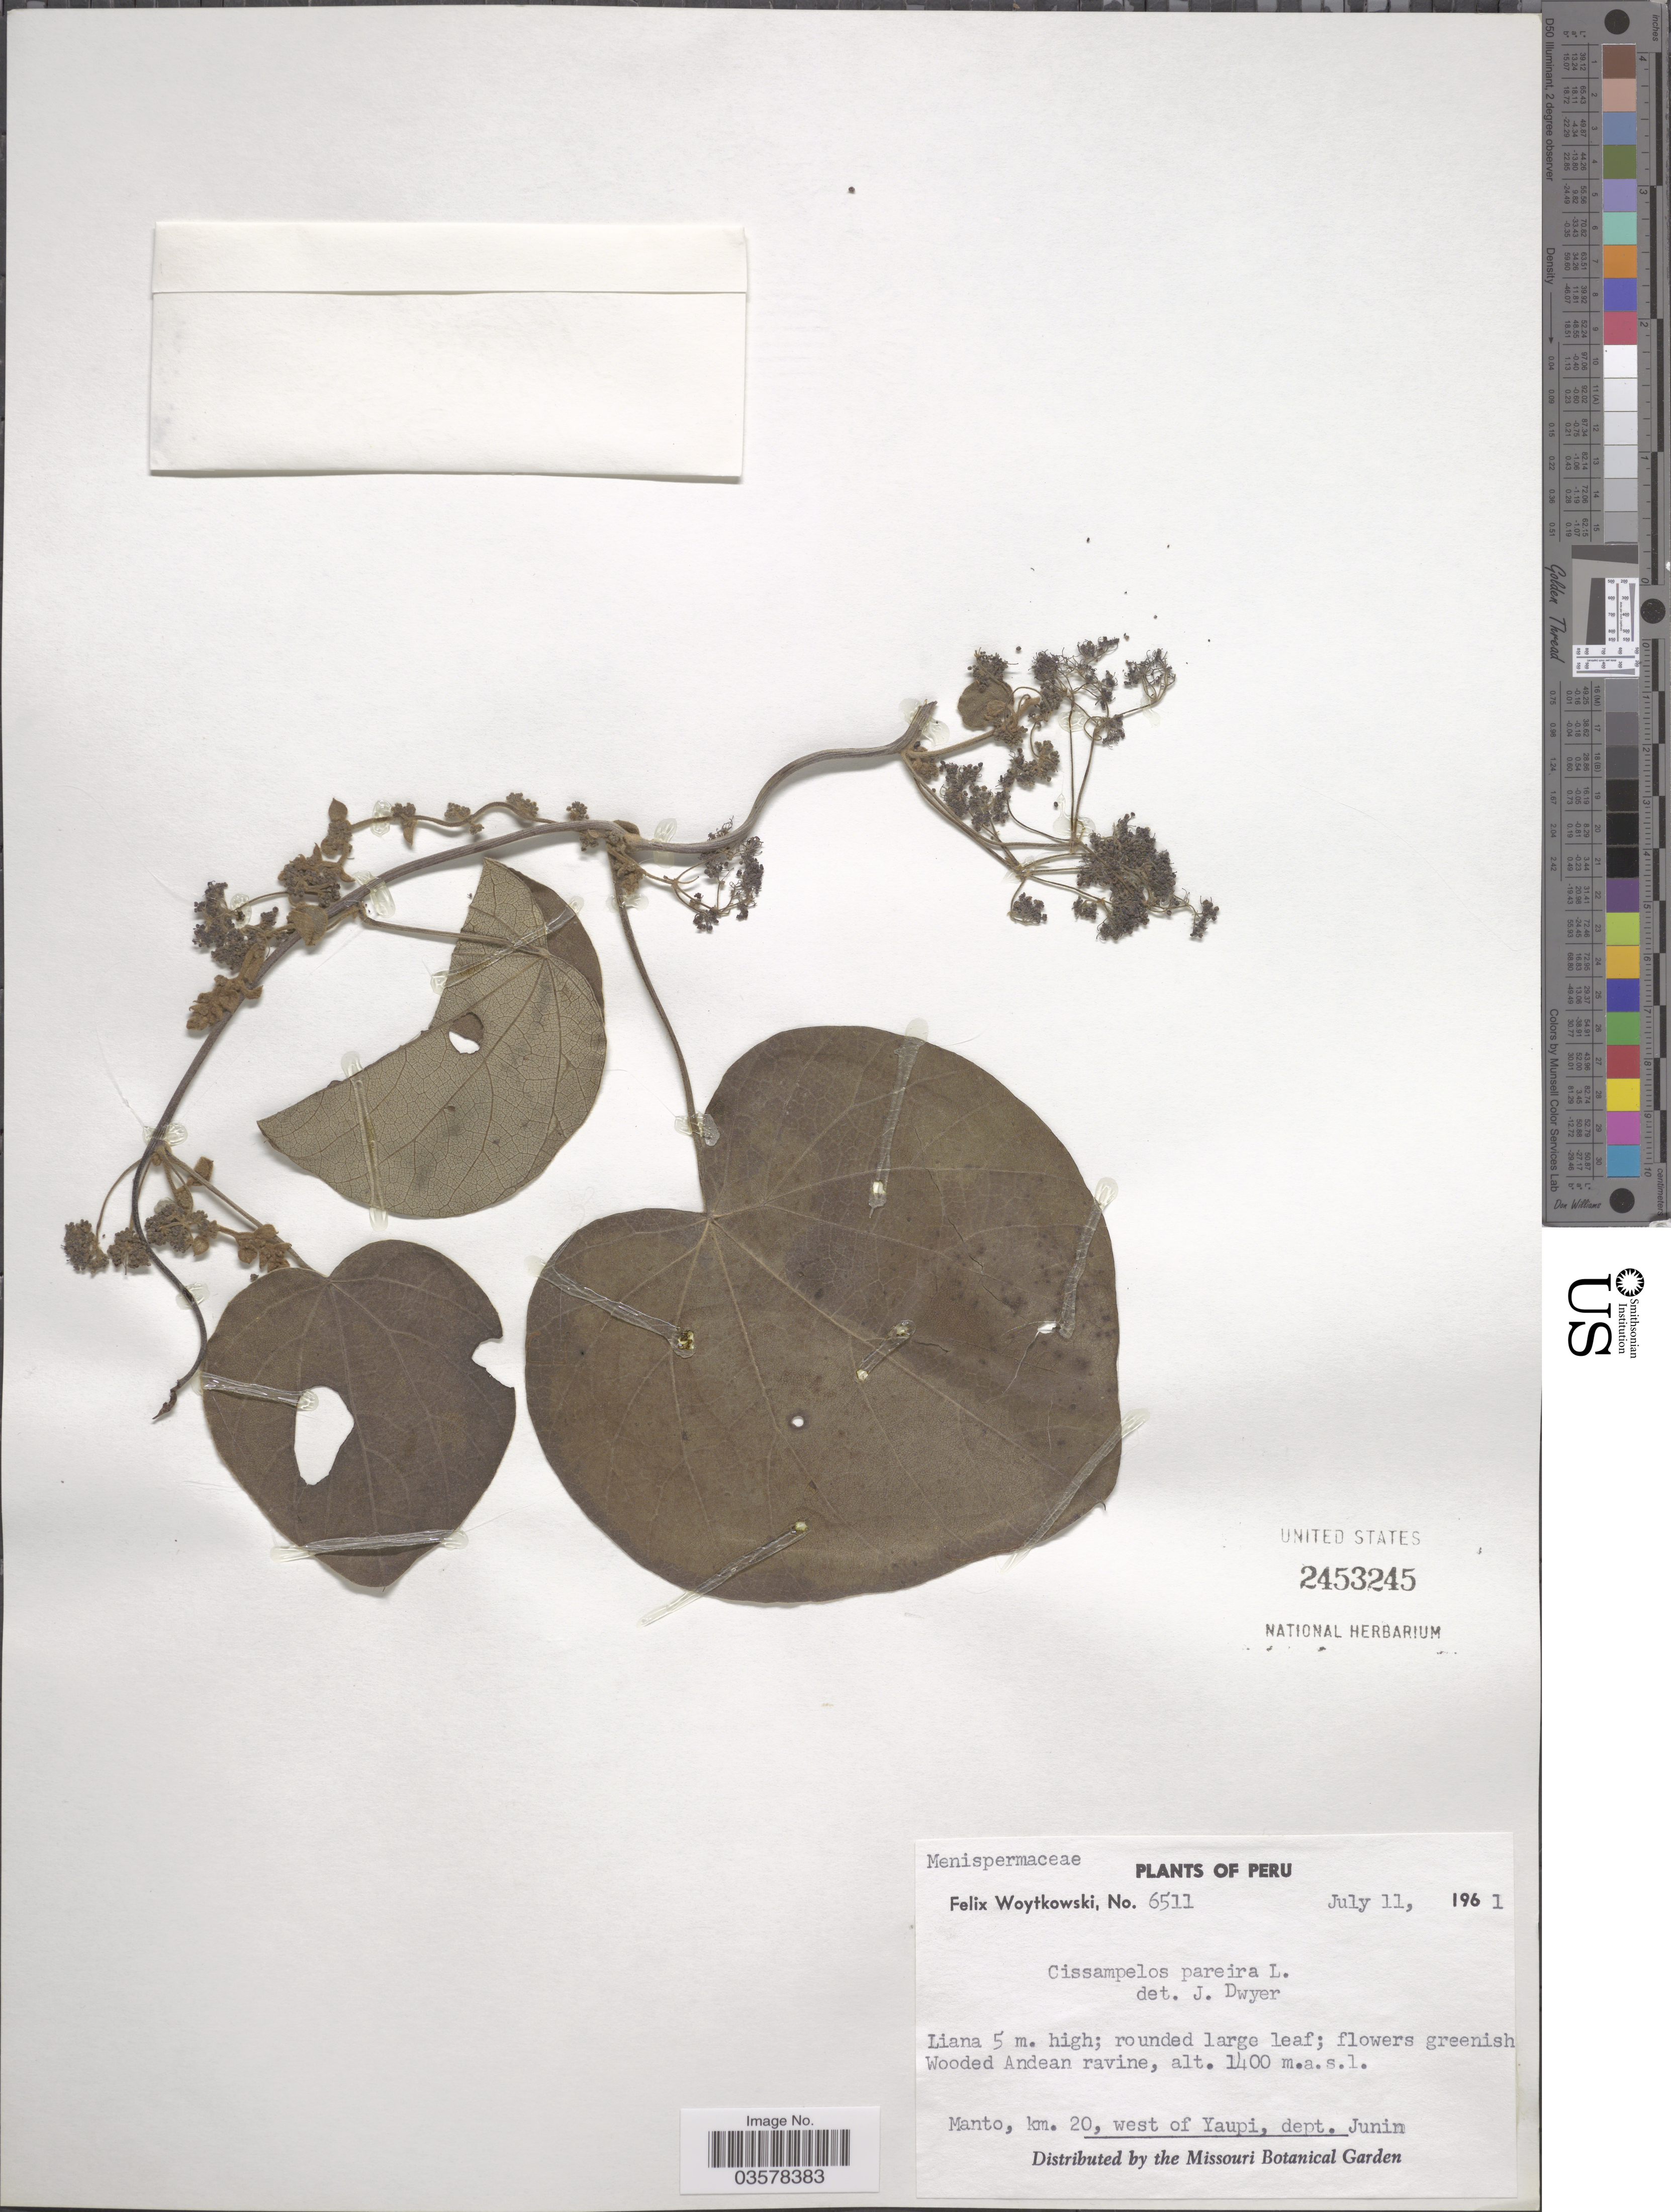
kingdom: Plantae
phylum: Tracheophyta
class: Magnoliopsida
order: Ranunculales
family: Menispermaceae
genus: Cissampelos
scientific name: Cissampelos pareira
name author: L.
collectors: F. Woytkowski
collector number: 6511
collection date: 1961-07-11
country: Peru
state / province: Junín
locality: Wooded Andean ravine. Manto, km. 20 west from Yaupi, dept. Junin.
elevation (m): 1400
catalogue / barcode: US 2453245